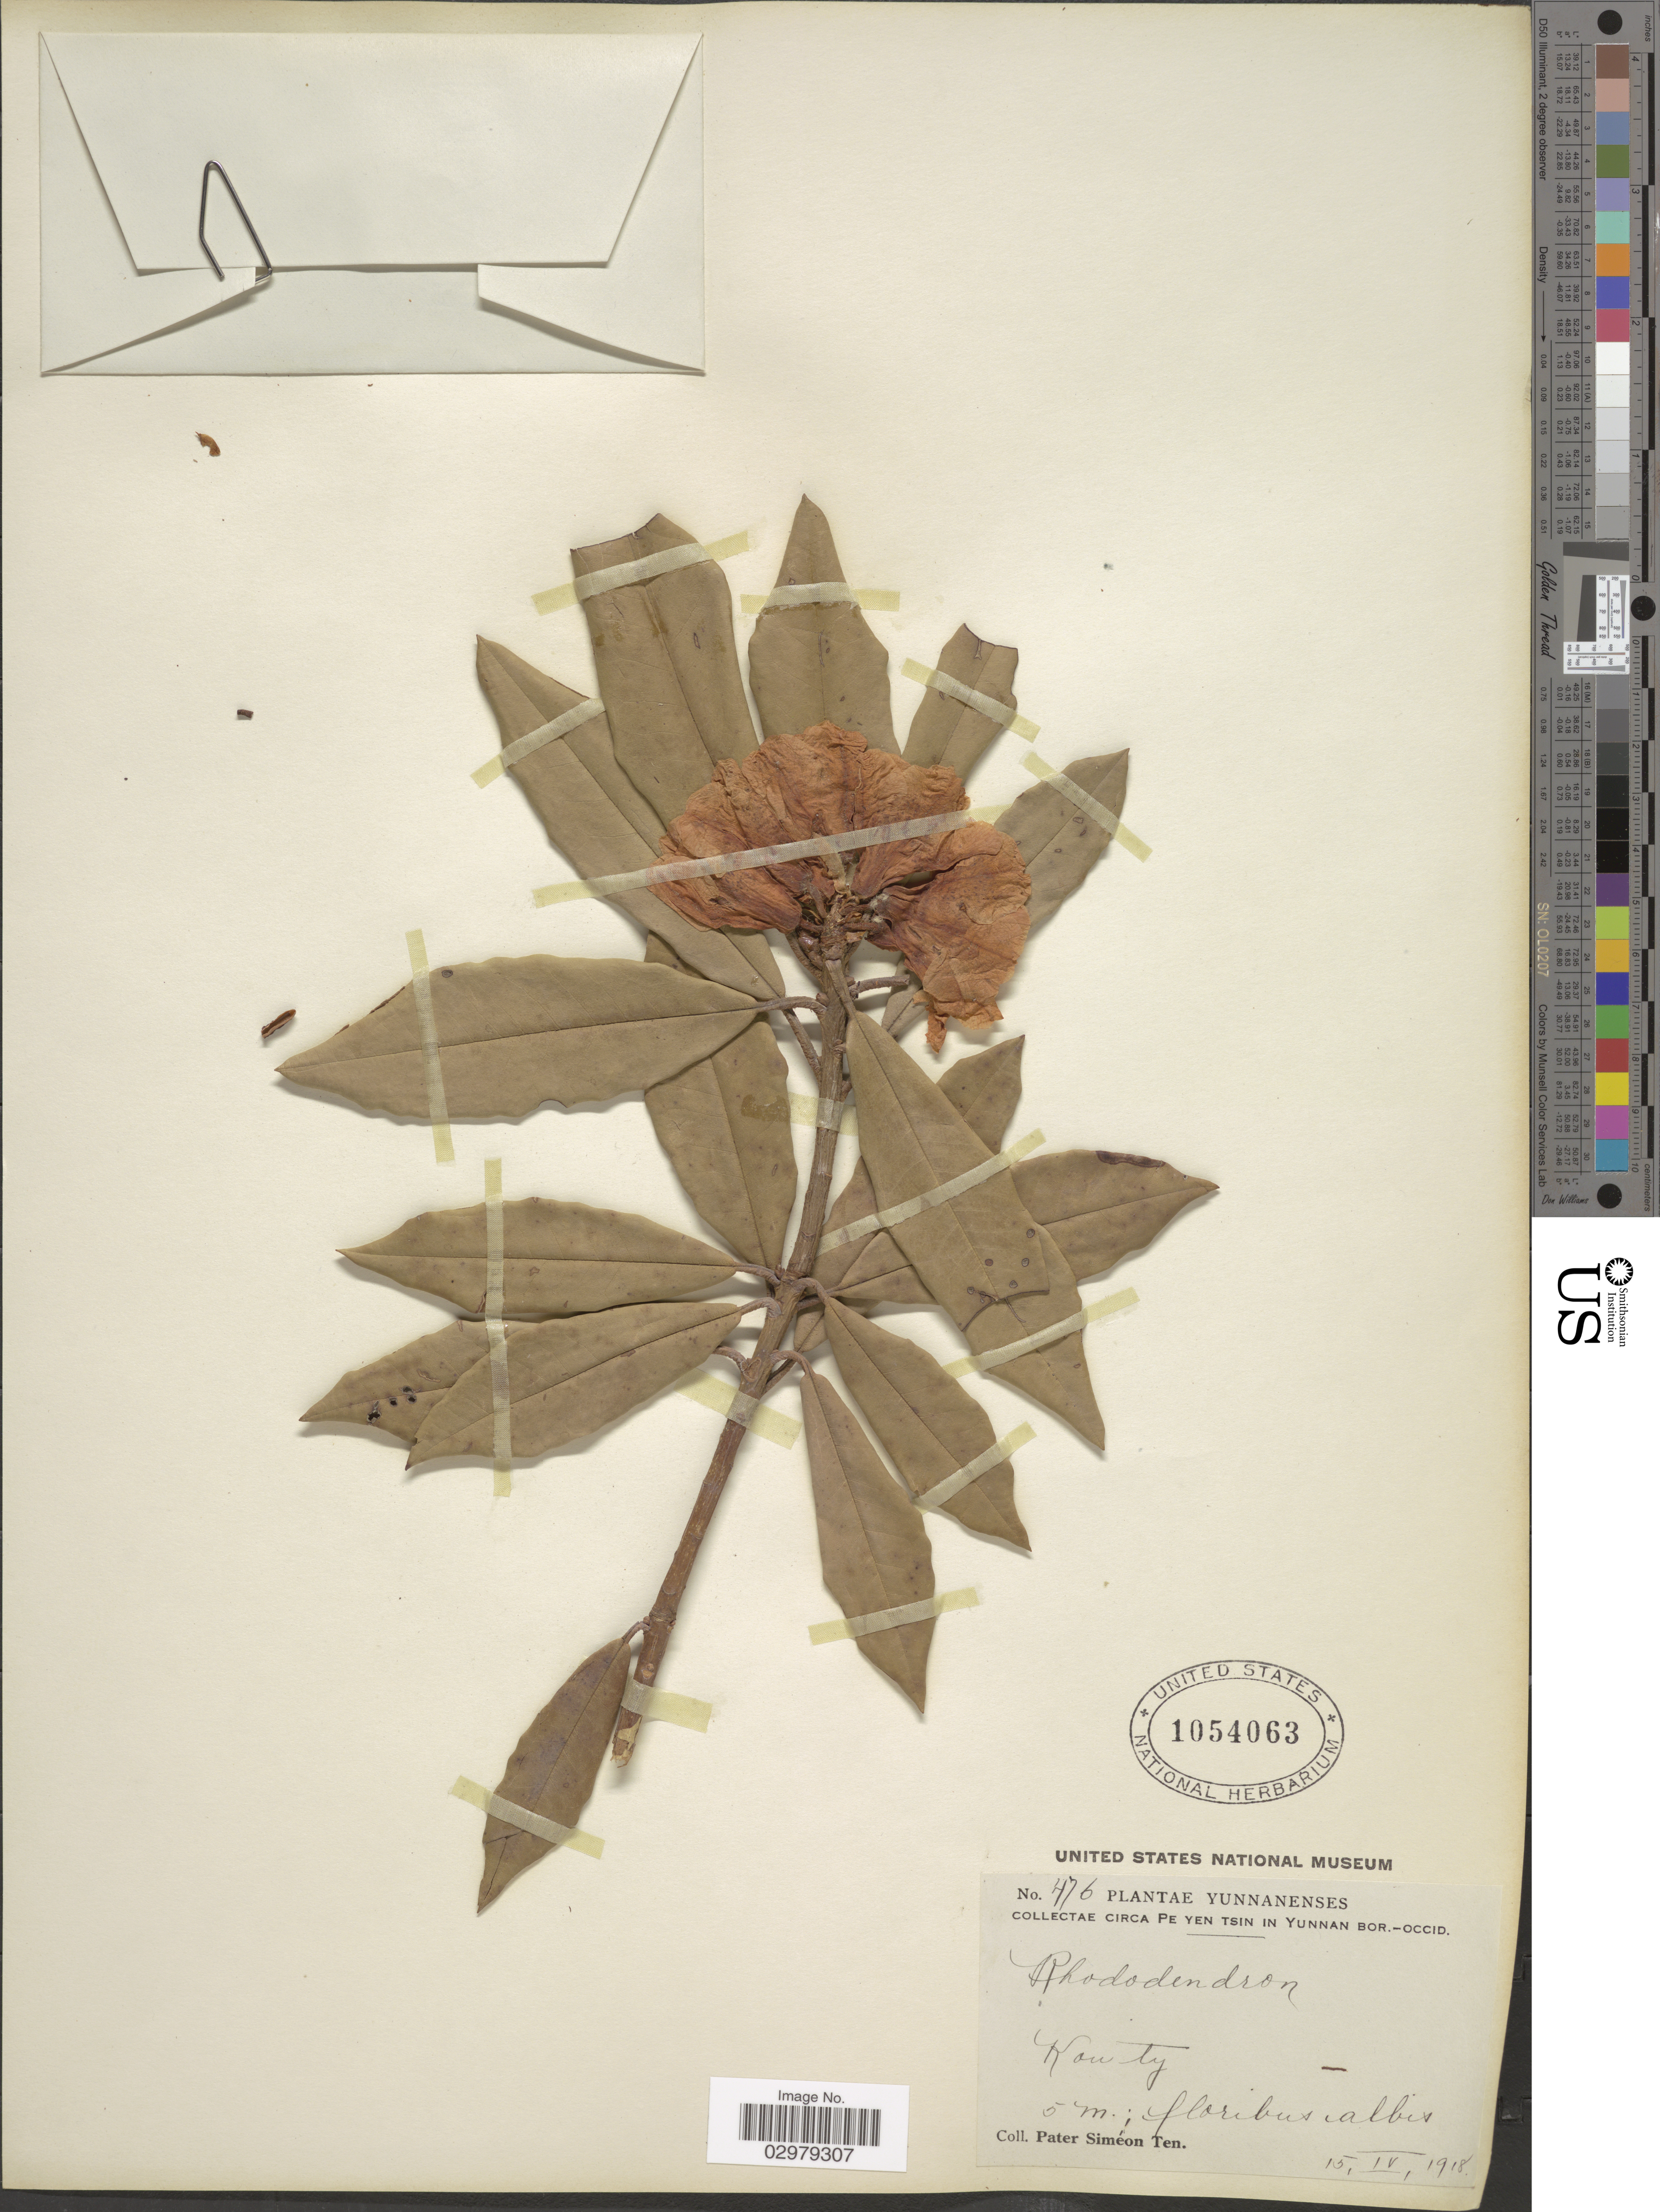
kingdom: Plantae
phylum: Tracheophyta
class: Magnoliopsida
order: Ericales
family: Ericaceae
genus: Rhododendron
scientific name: Rhododendron sp.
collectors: P. S. Ten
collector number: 476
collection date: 1918-04-15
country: China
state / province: Yunnan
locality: Circa Pe Yen Tsin in Yunnan Bor.-occid. Kou ty.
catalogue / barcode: US 1054063